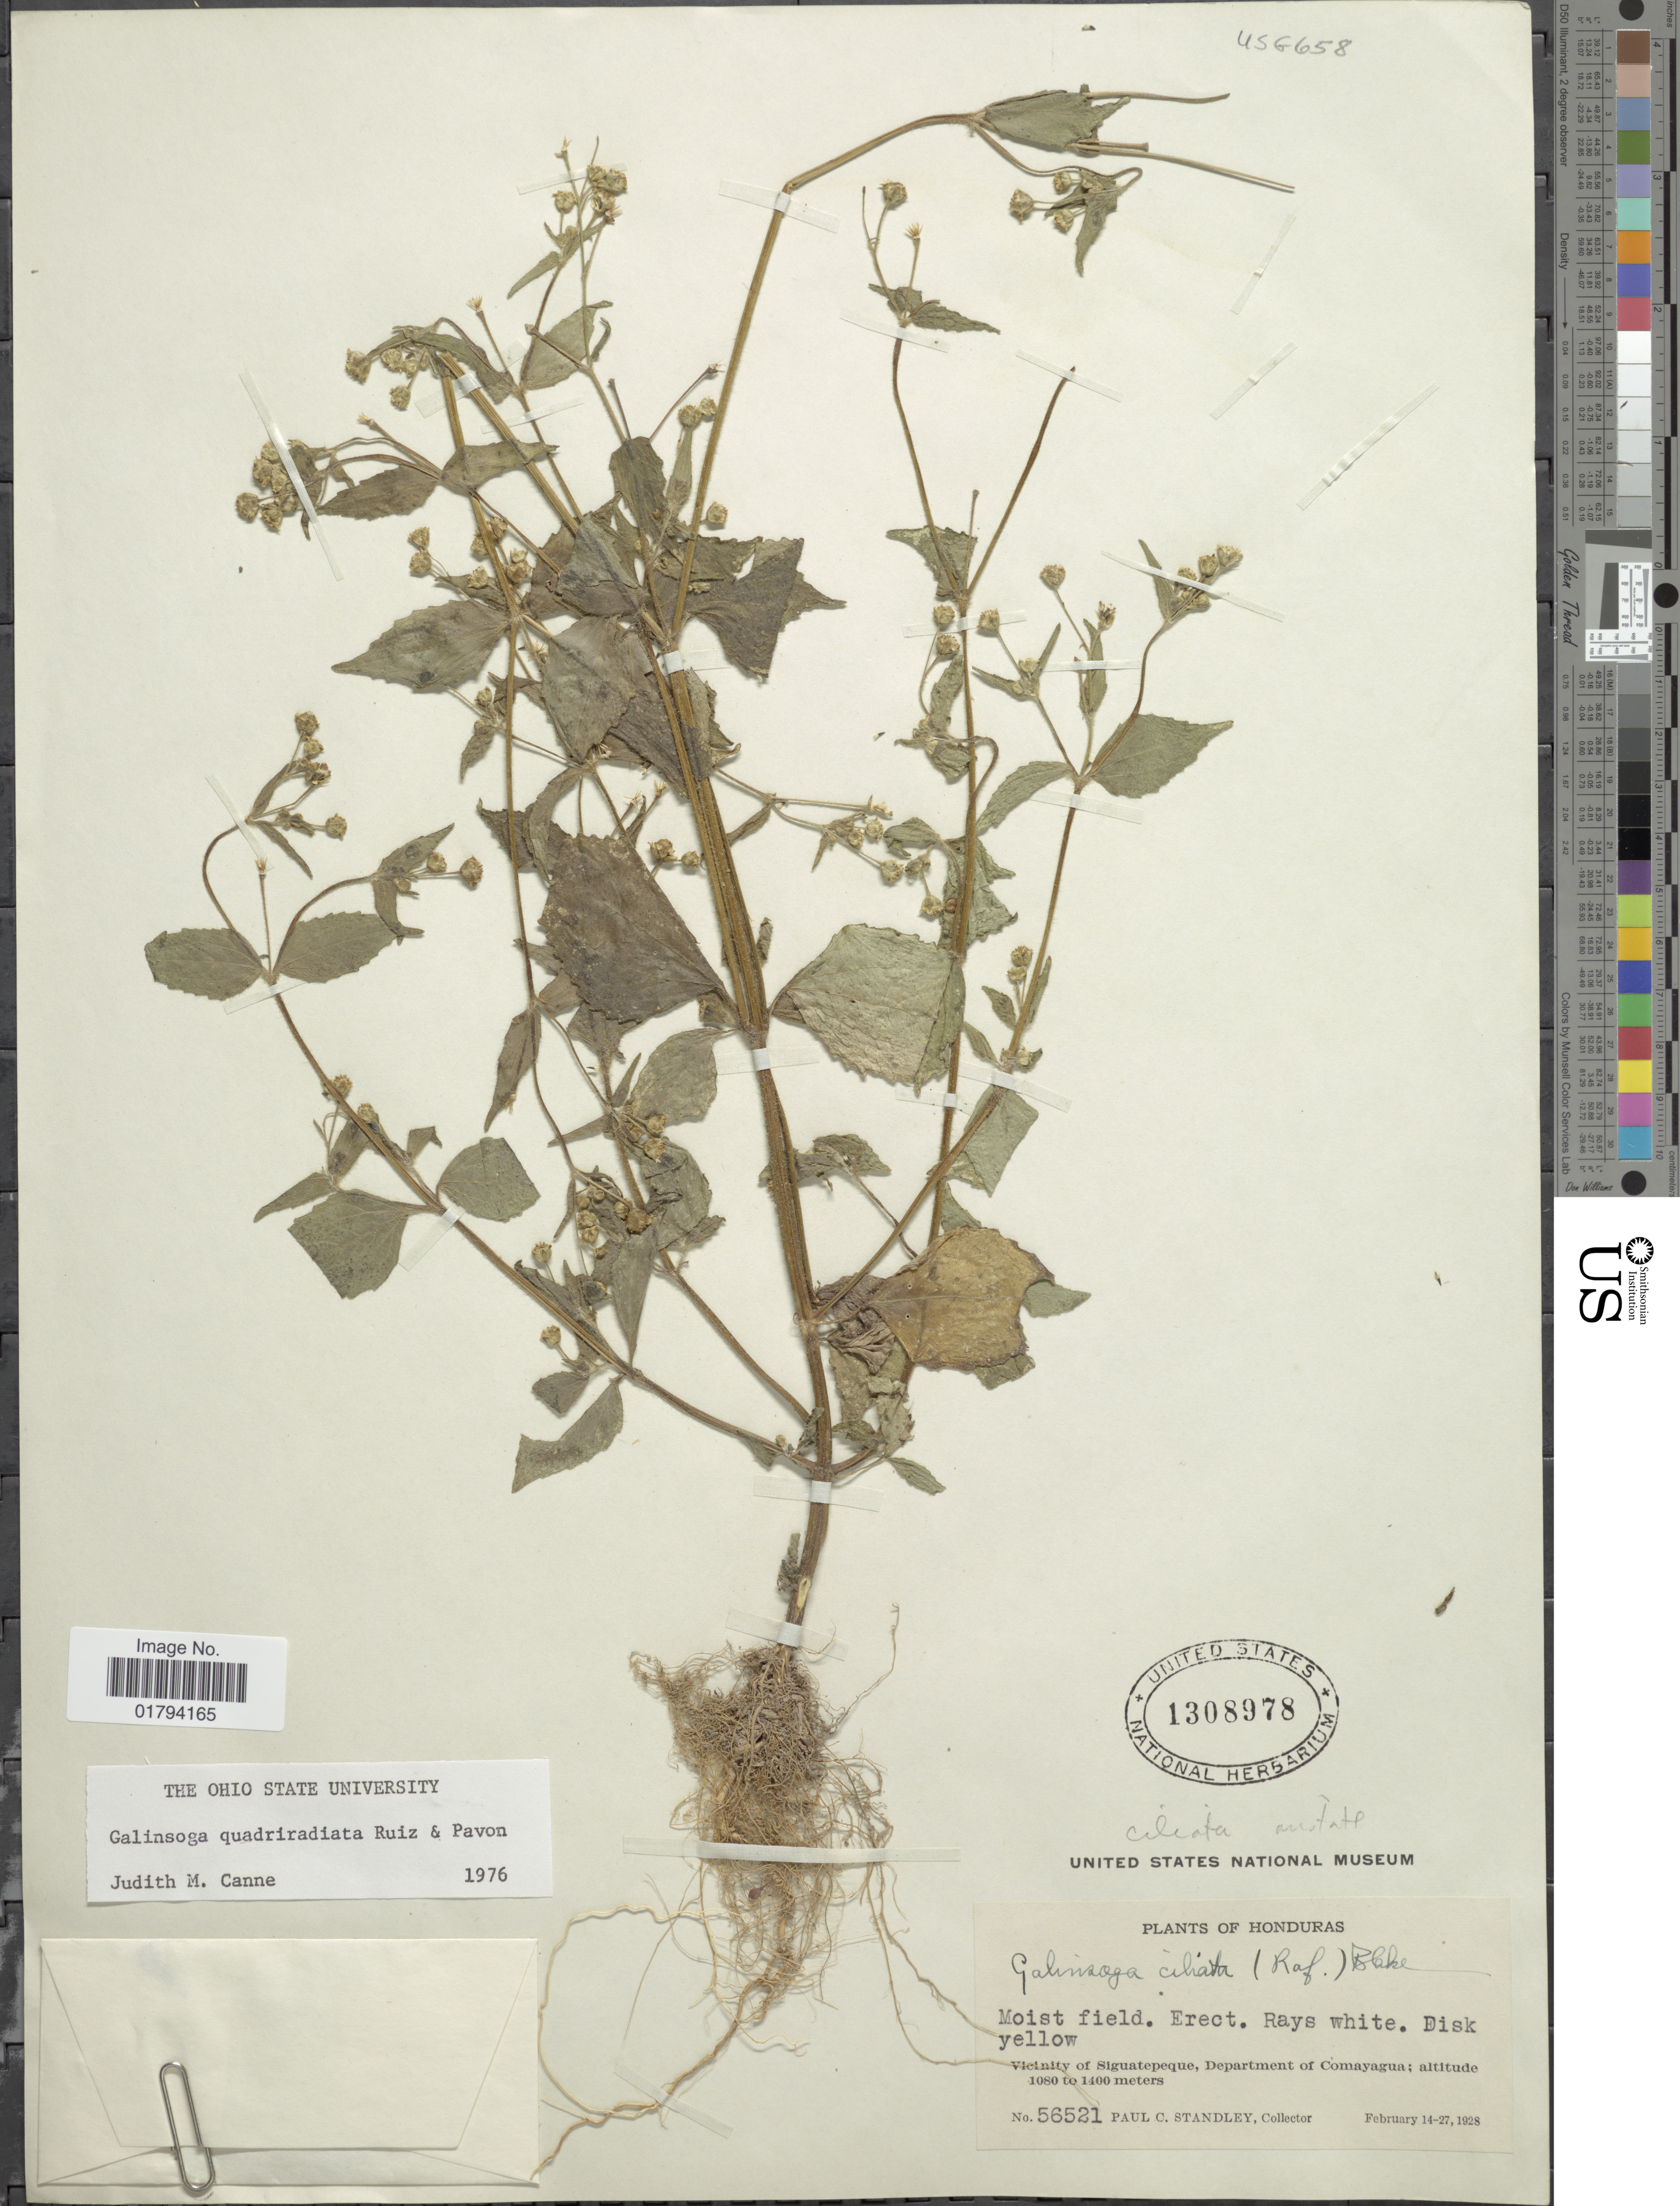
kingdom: Plantae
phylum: Tracheophyta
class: Magnoliopsida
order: Asterales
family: Asteraceae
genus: Galinsoga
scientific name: Galinsoga quadriradiata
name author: Ruiz & Pav.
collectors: P. C. Standley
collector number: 56521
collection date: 1928-02-14/1928-02-27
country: Honduras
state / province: Comayagua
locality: Moist field, vicinity of Siguatepeque.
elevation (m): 1080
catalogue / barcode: US 1308978